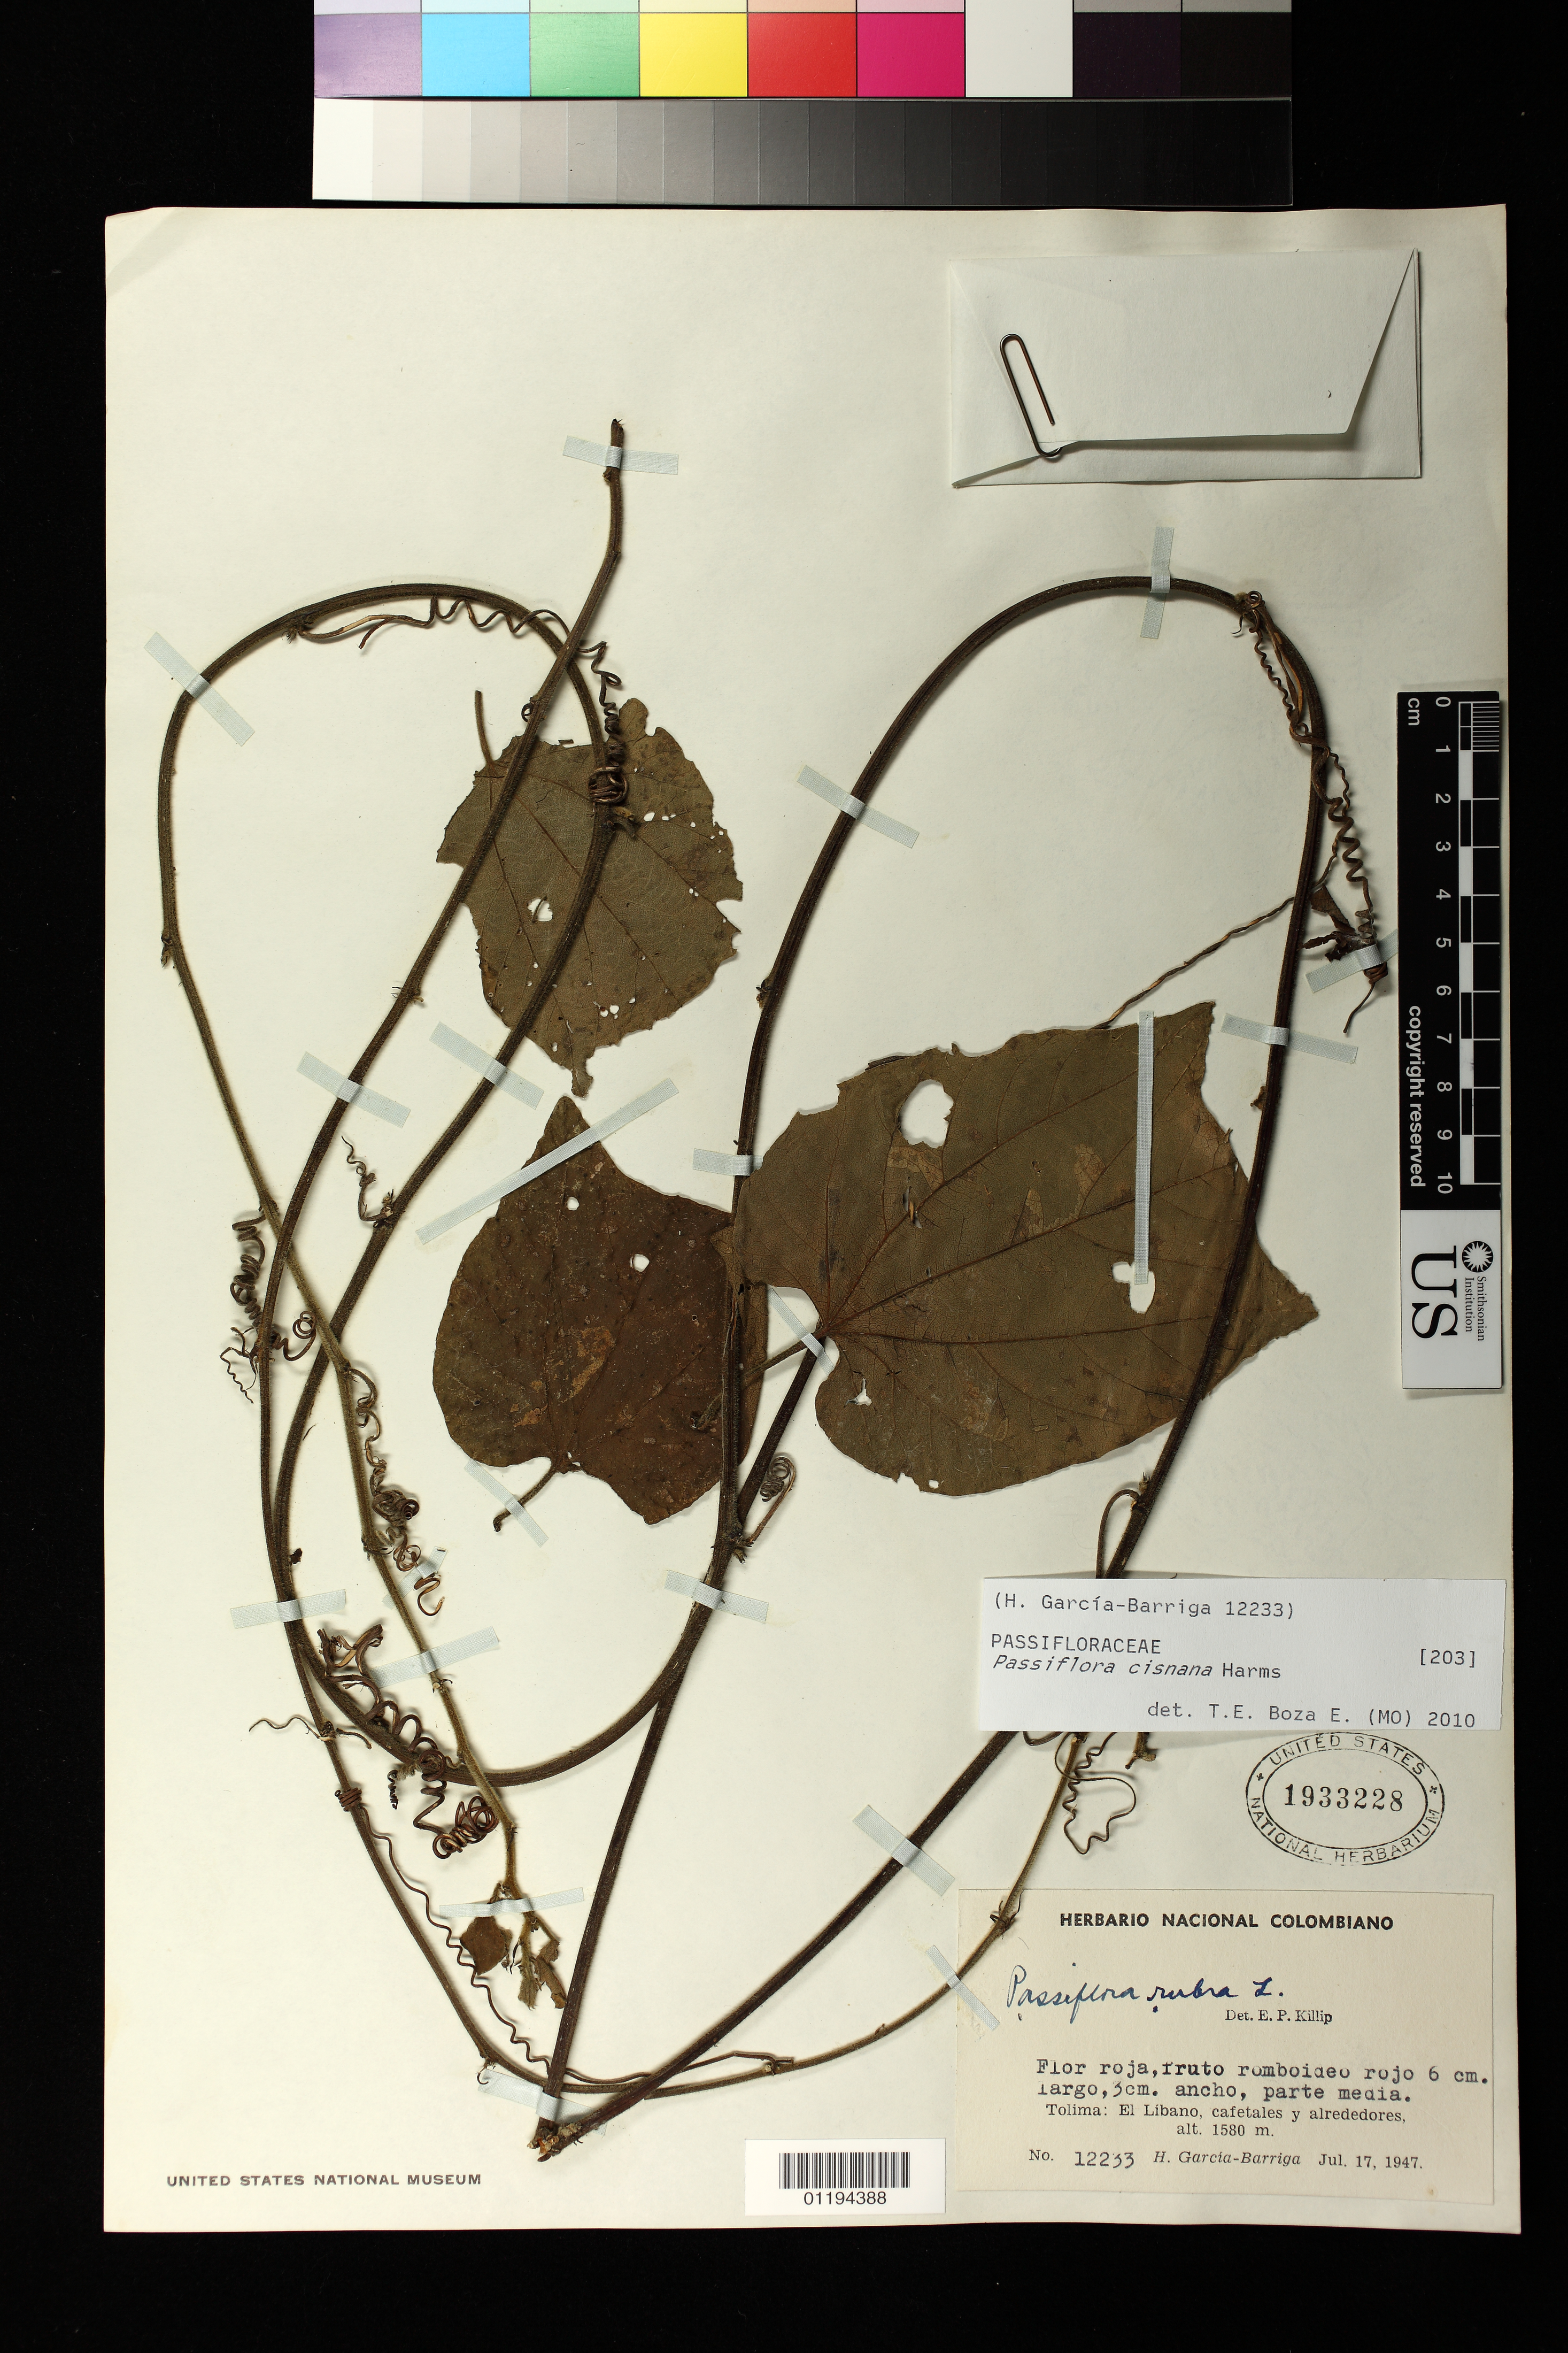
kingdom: Plantae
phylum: Tracheophyta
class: Magnoliopsida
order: Malpighiales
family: Passifloraceae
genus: Passiflora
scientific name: Passiflora cisnana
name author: Harms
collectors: H. García Barriga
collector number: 12233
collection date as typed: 17 Jul 1947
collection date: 1947-07-17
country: Colombia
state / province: Tolima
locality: Tolima: El Libano, cafetales y airededores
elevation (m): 1580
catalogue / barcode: US 1933228